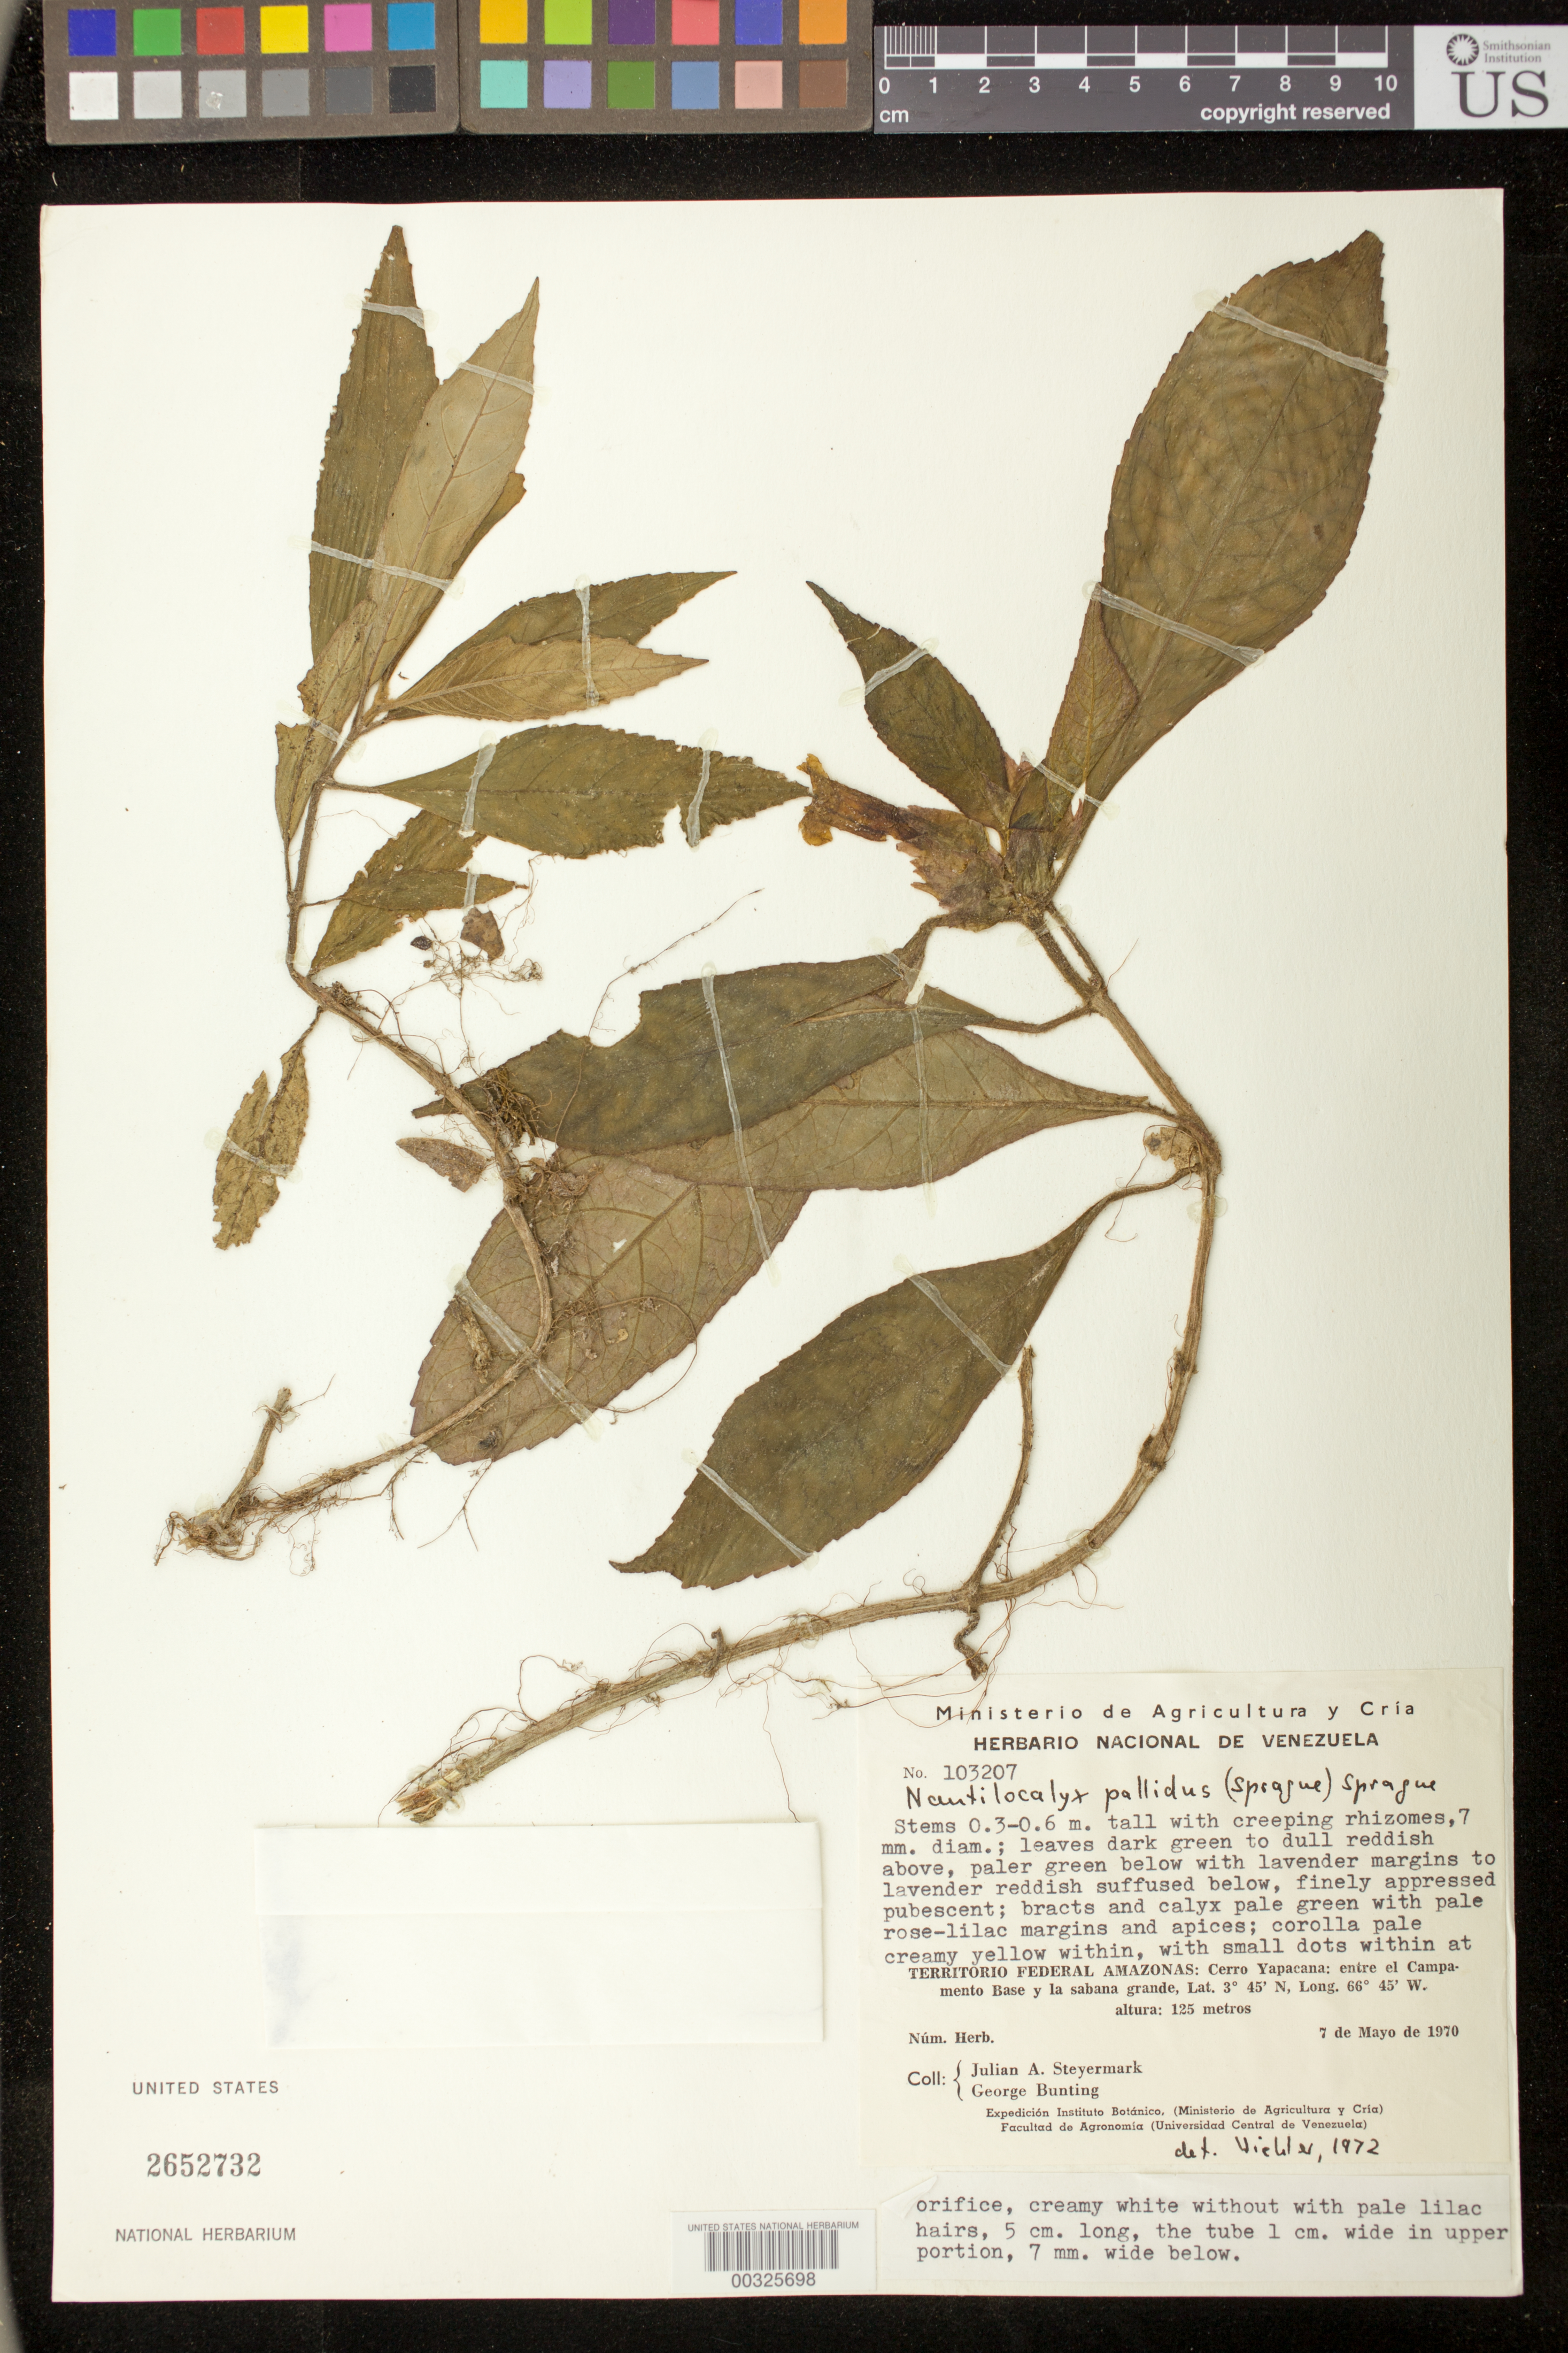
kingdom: Plantae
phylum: Tracheophyta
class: Magnoliopsida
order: Lamiales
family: Gesneriaceae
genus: Nautilocalyx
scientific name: Nautilocalyx punctatus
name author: Wiehler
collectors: J. Steyermark & G. S. Bunting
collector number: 103207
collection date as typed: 07 May 1970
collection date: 1970-05-07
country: Venezuela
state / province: Amazonas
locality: Cerro Yapacana, between Campamento base and La Sabana Grande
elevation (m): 125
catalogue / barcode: US 2652732